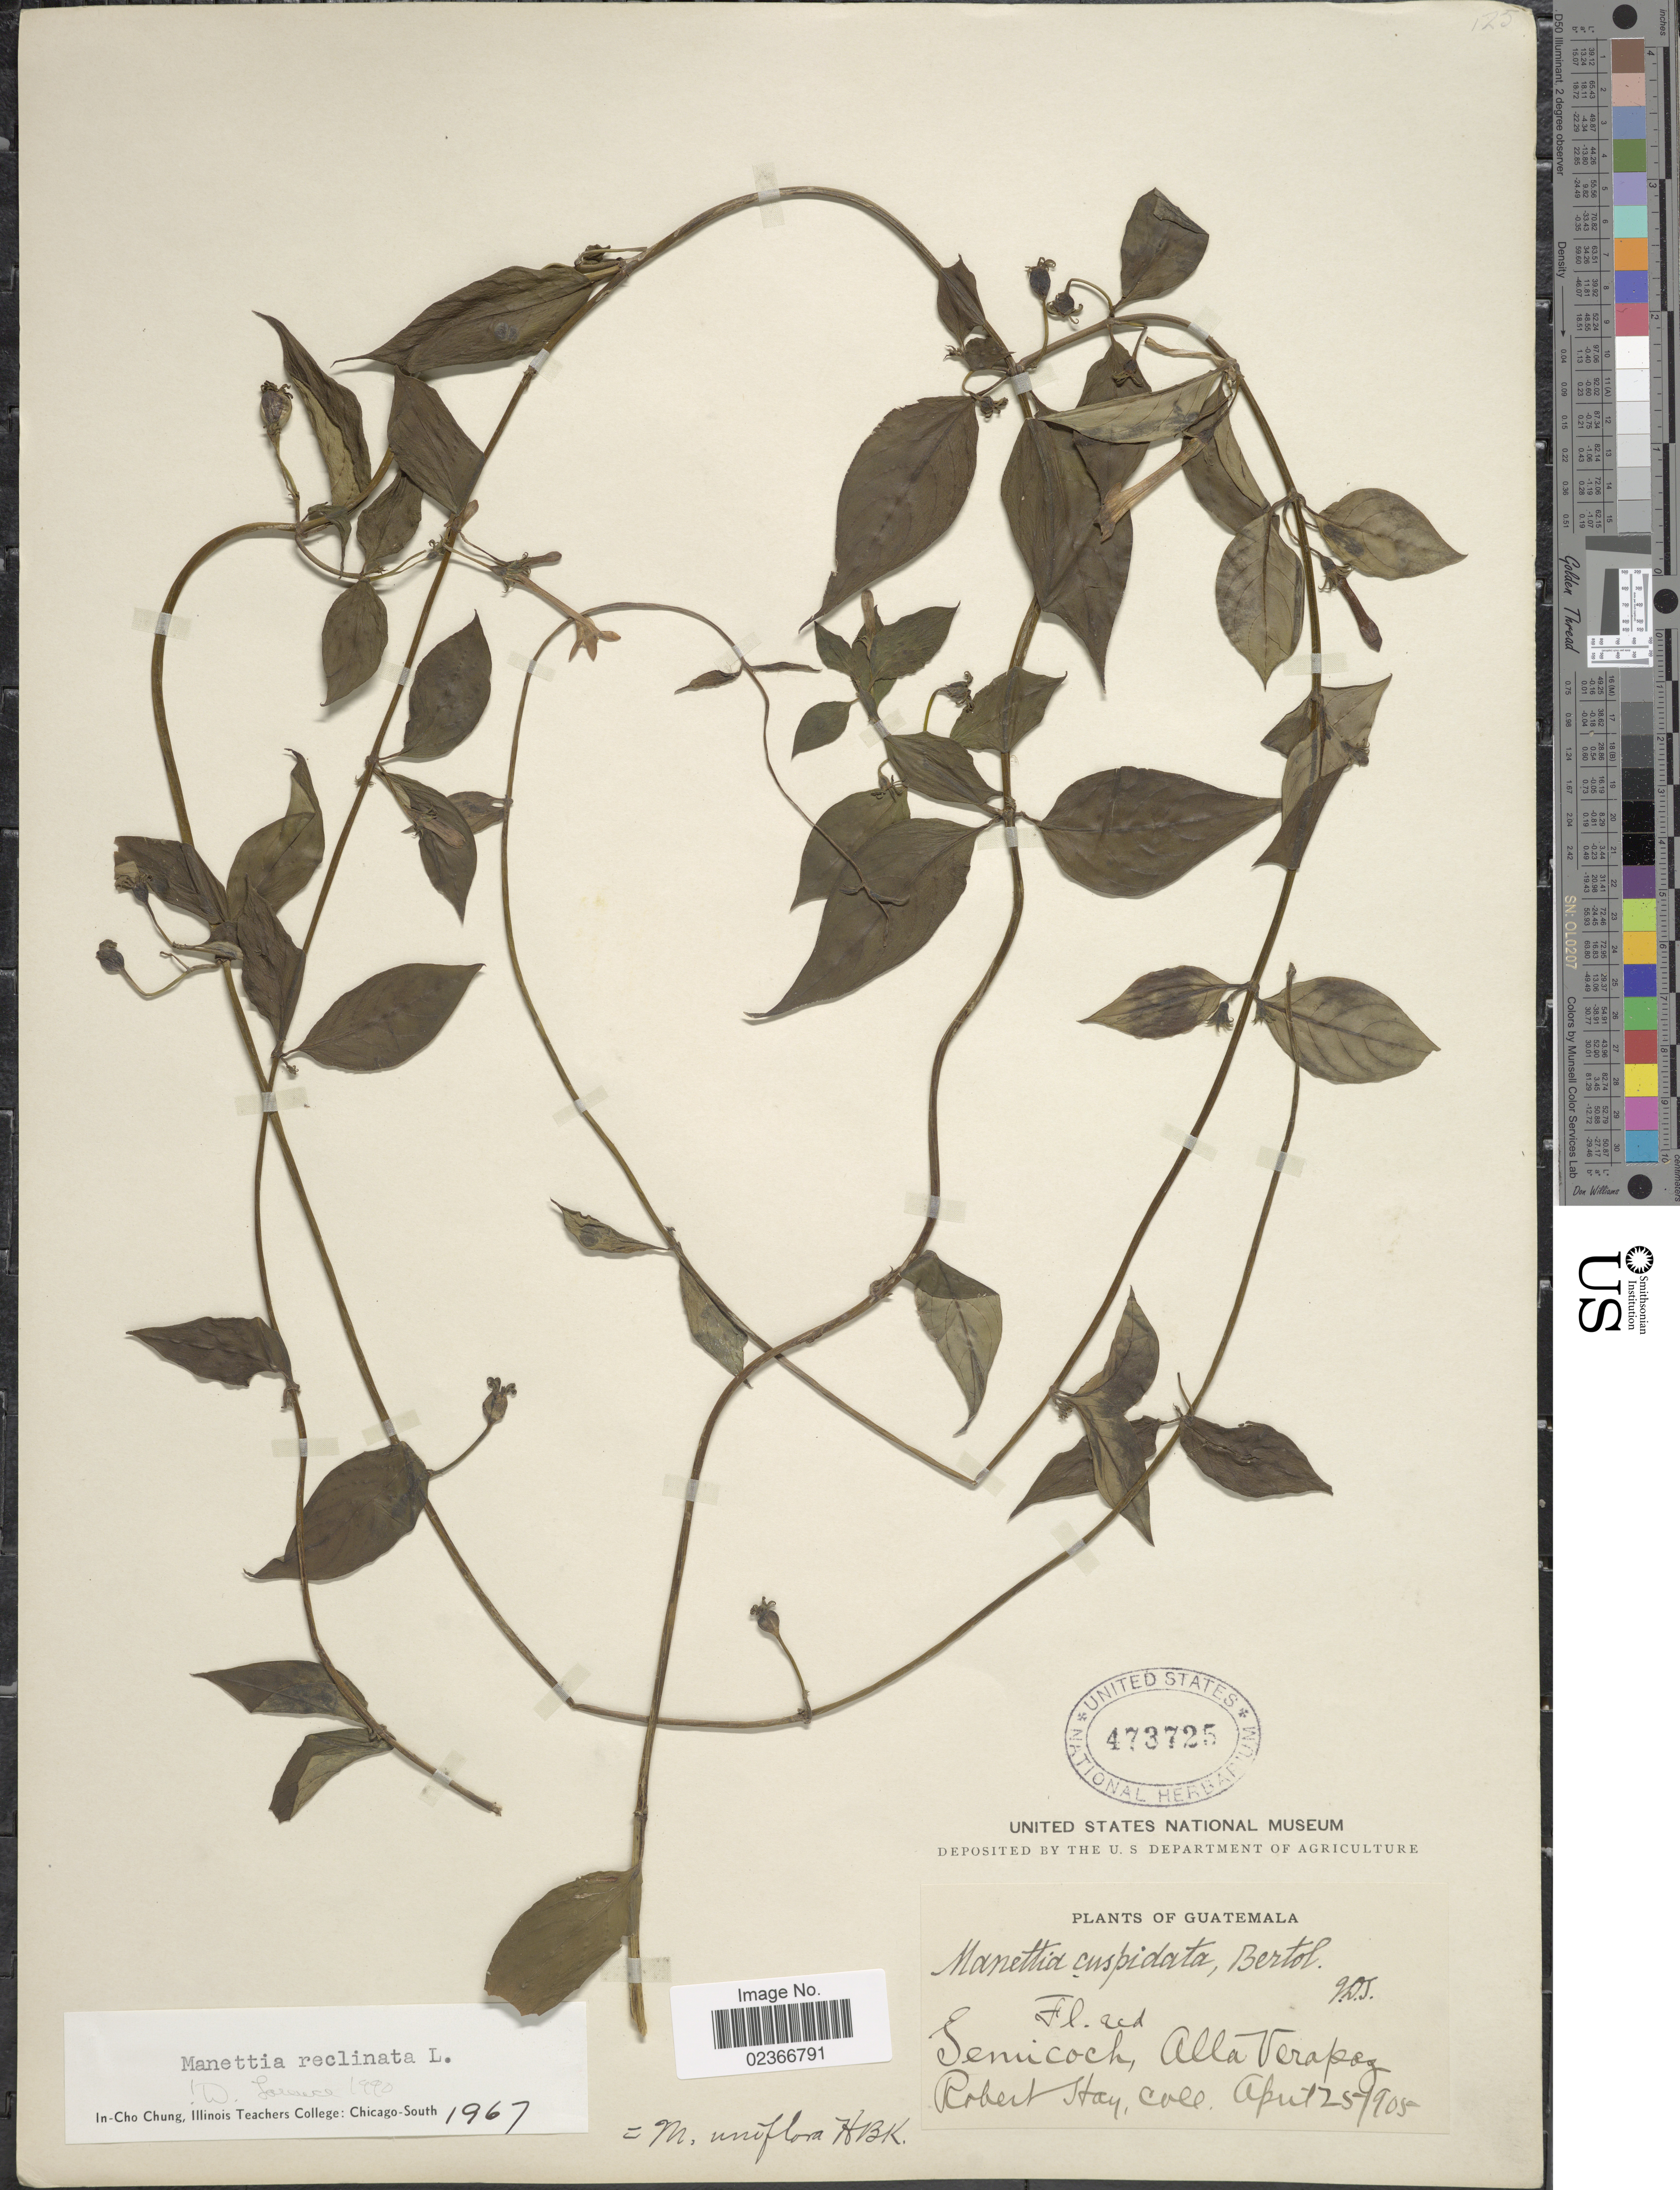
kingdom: Plantae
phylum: Tracheophyta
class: Magnoliopsida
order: Gentianales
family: Rubiaceae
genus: Manettia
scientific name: Manettia reclinata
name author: L.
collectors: R. H. Hay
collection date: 1905-04-25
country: Guatemala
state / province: Alta Verapaz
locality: Semicoch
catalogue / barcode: US 473725